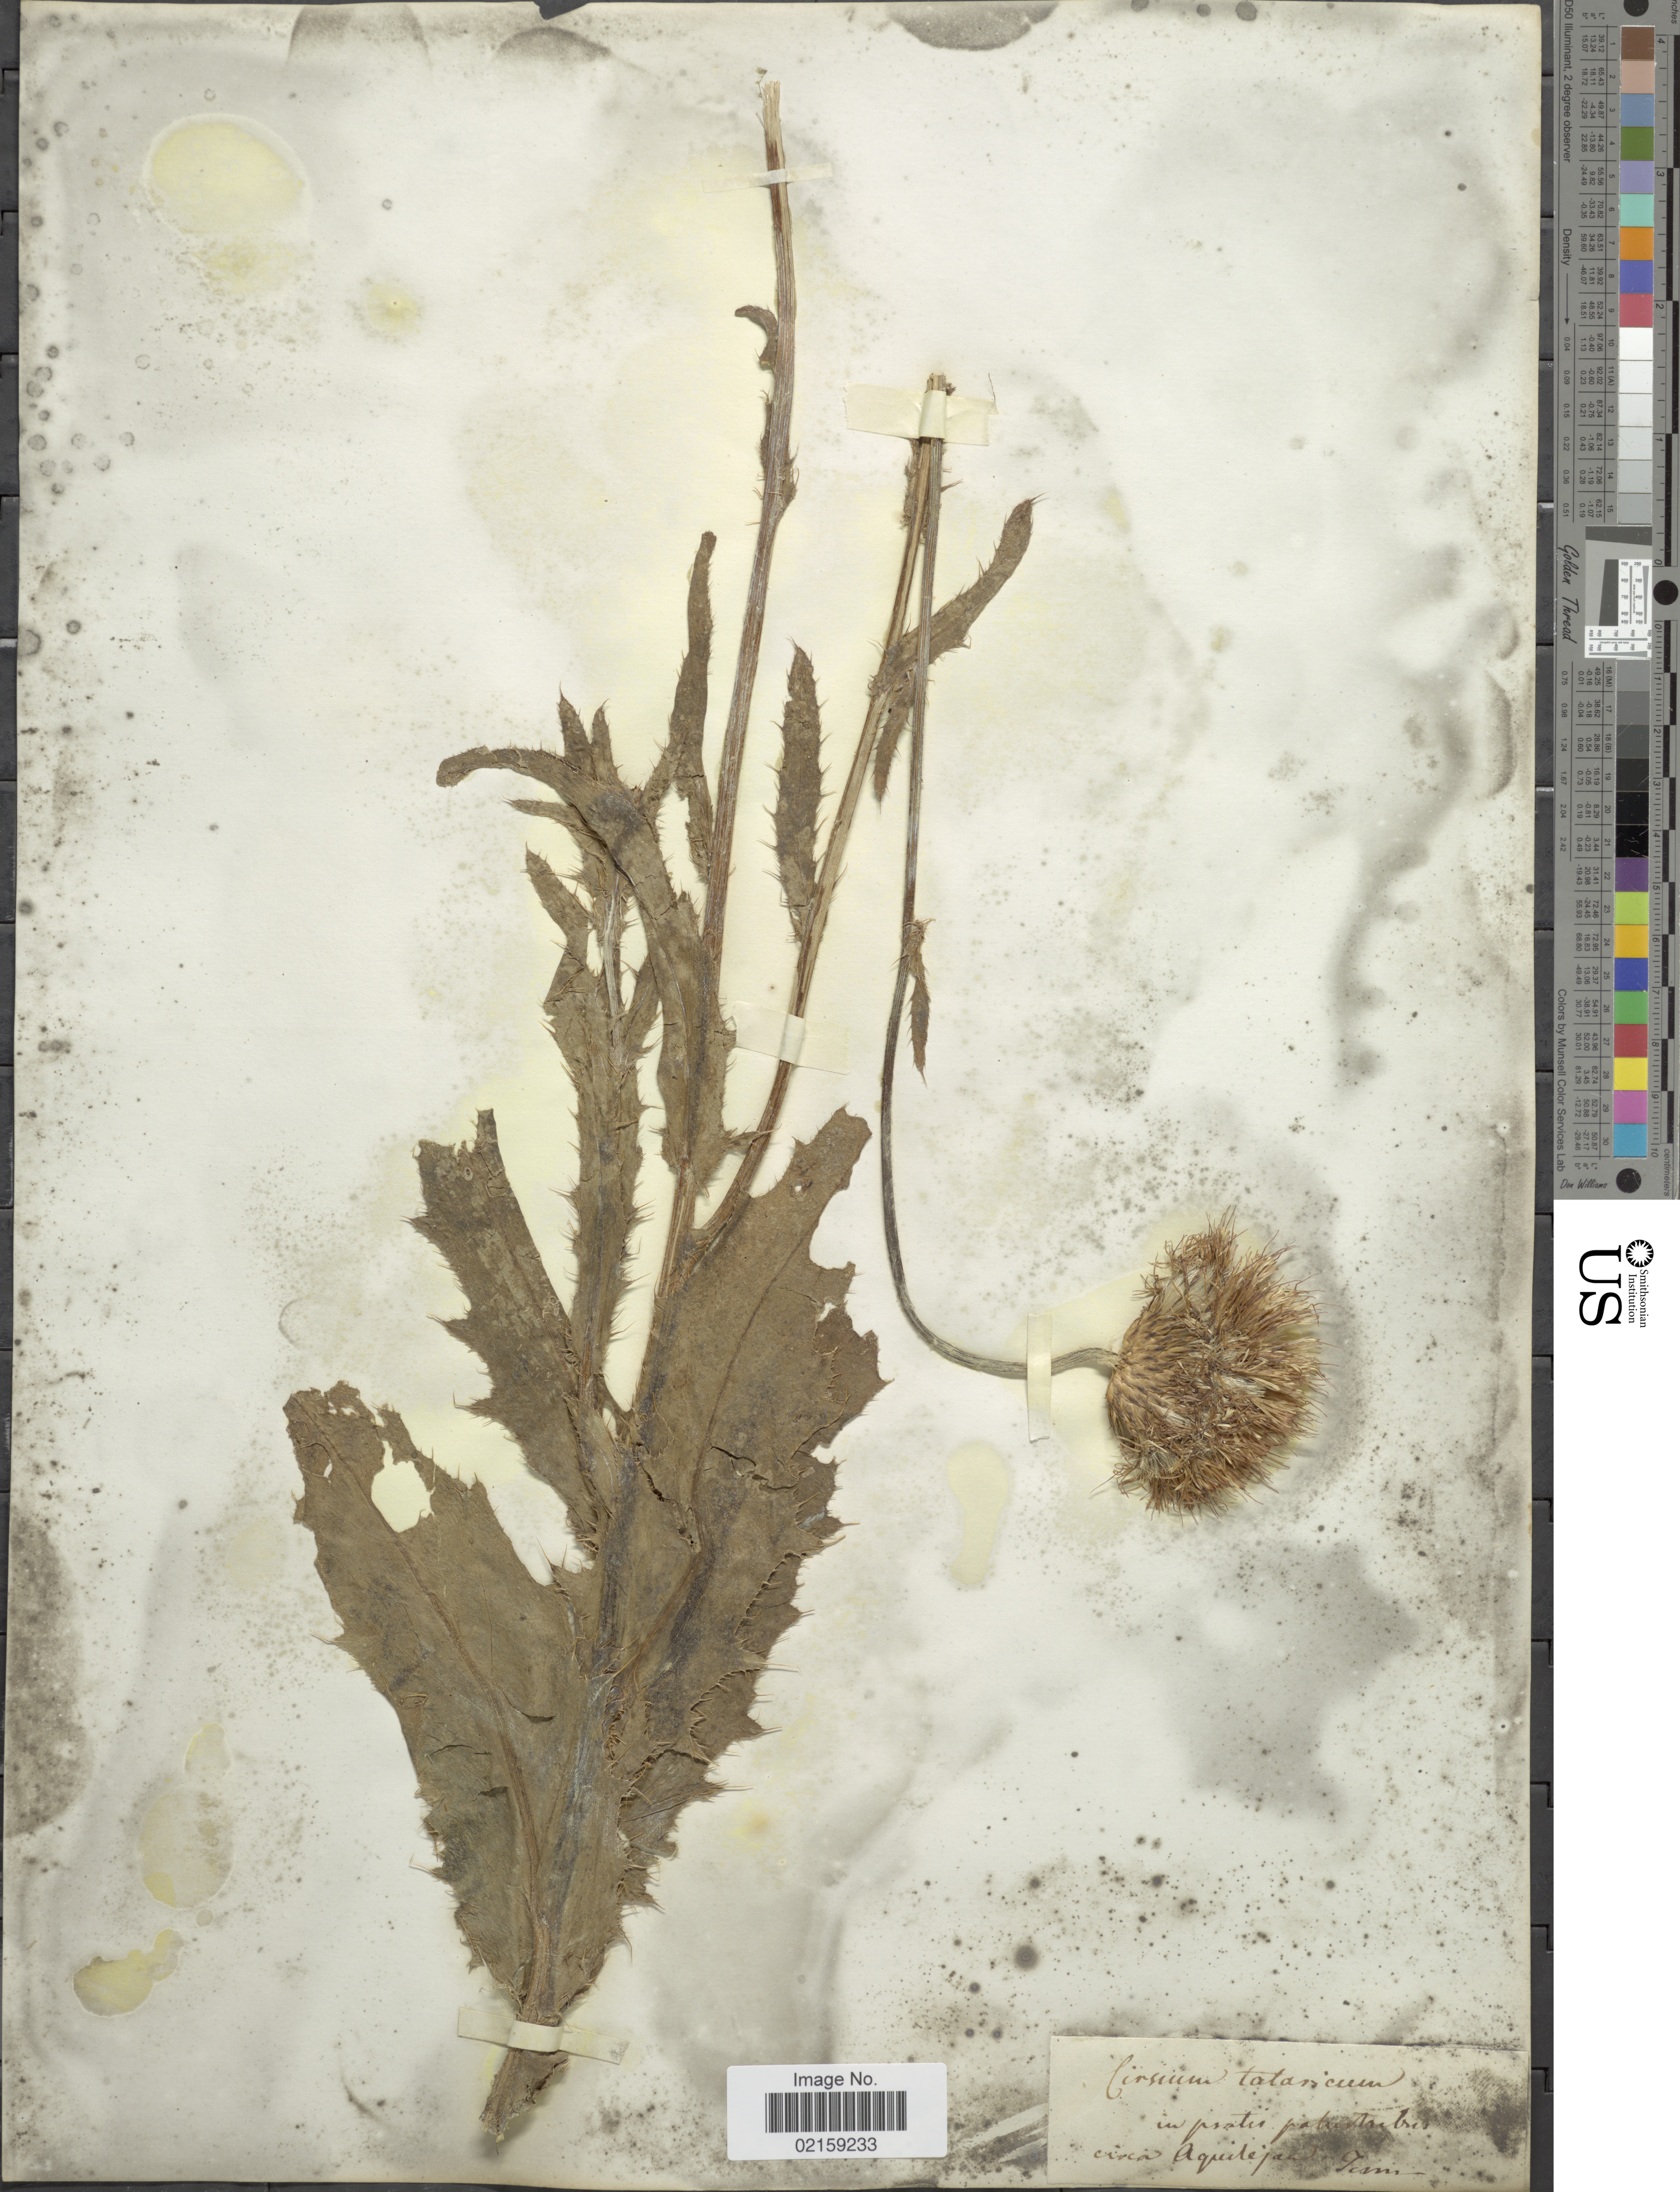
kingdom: Plantae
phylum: Tracheophyta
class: Magnoliopsida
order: Asterales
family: Asteraceae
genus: Cirsium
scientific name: Cirsium tataricum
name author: DC.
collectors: -. Tom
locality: In pratis patu Aribri circa Aquitejan [interpreted]